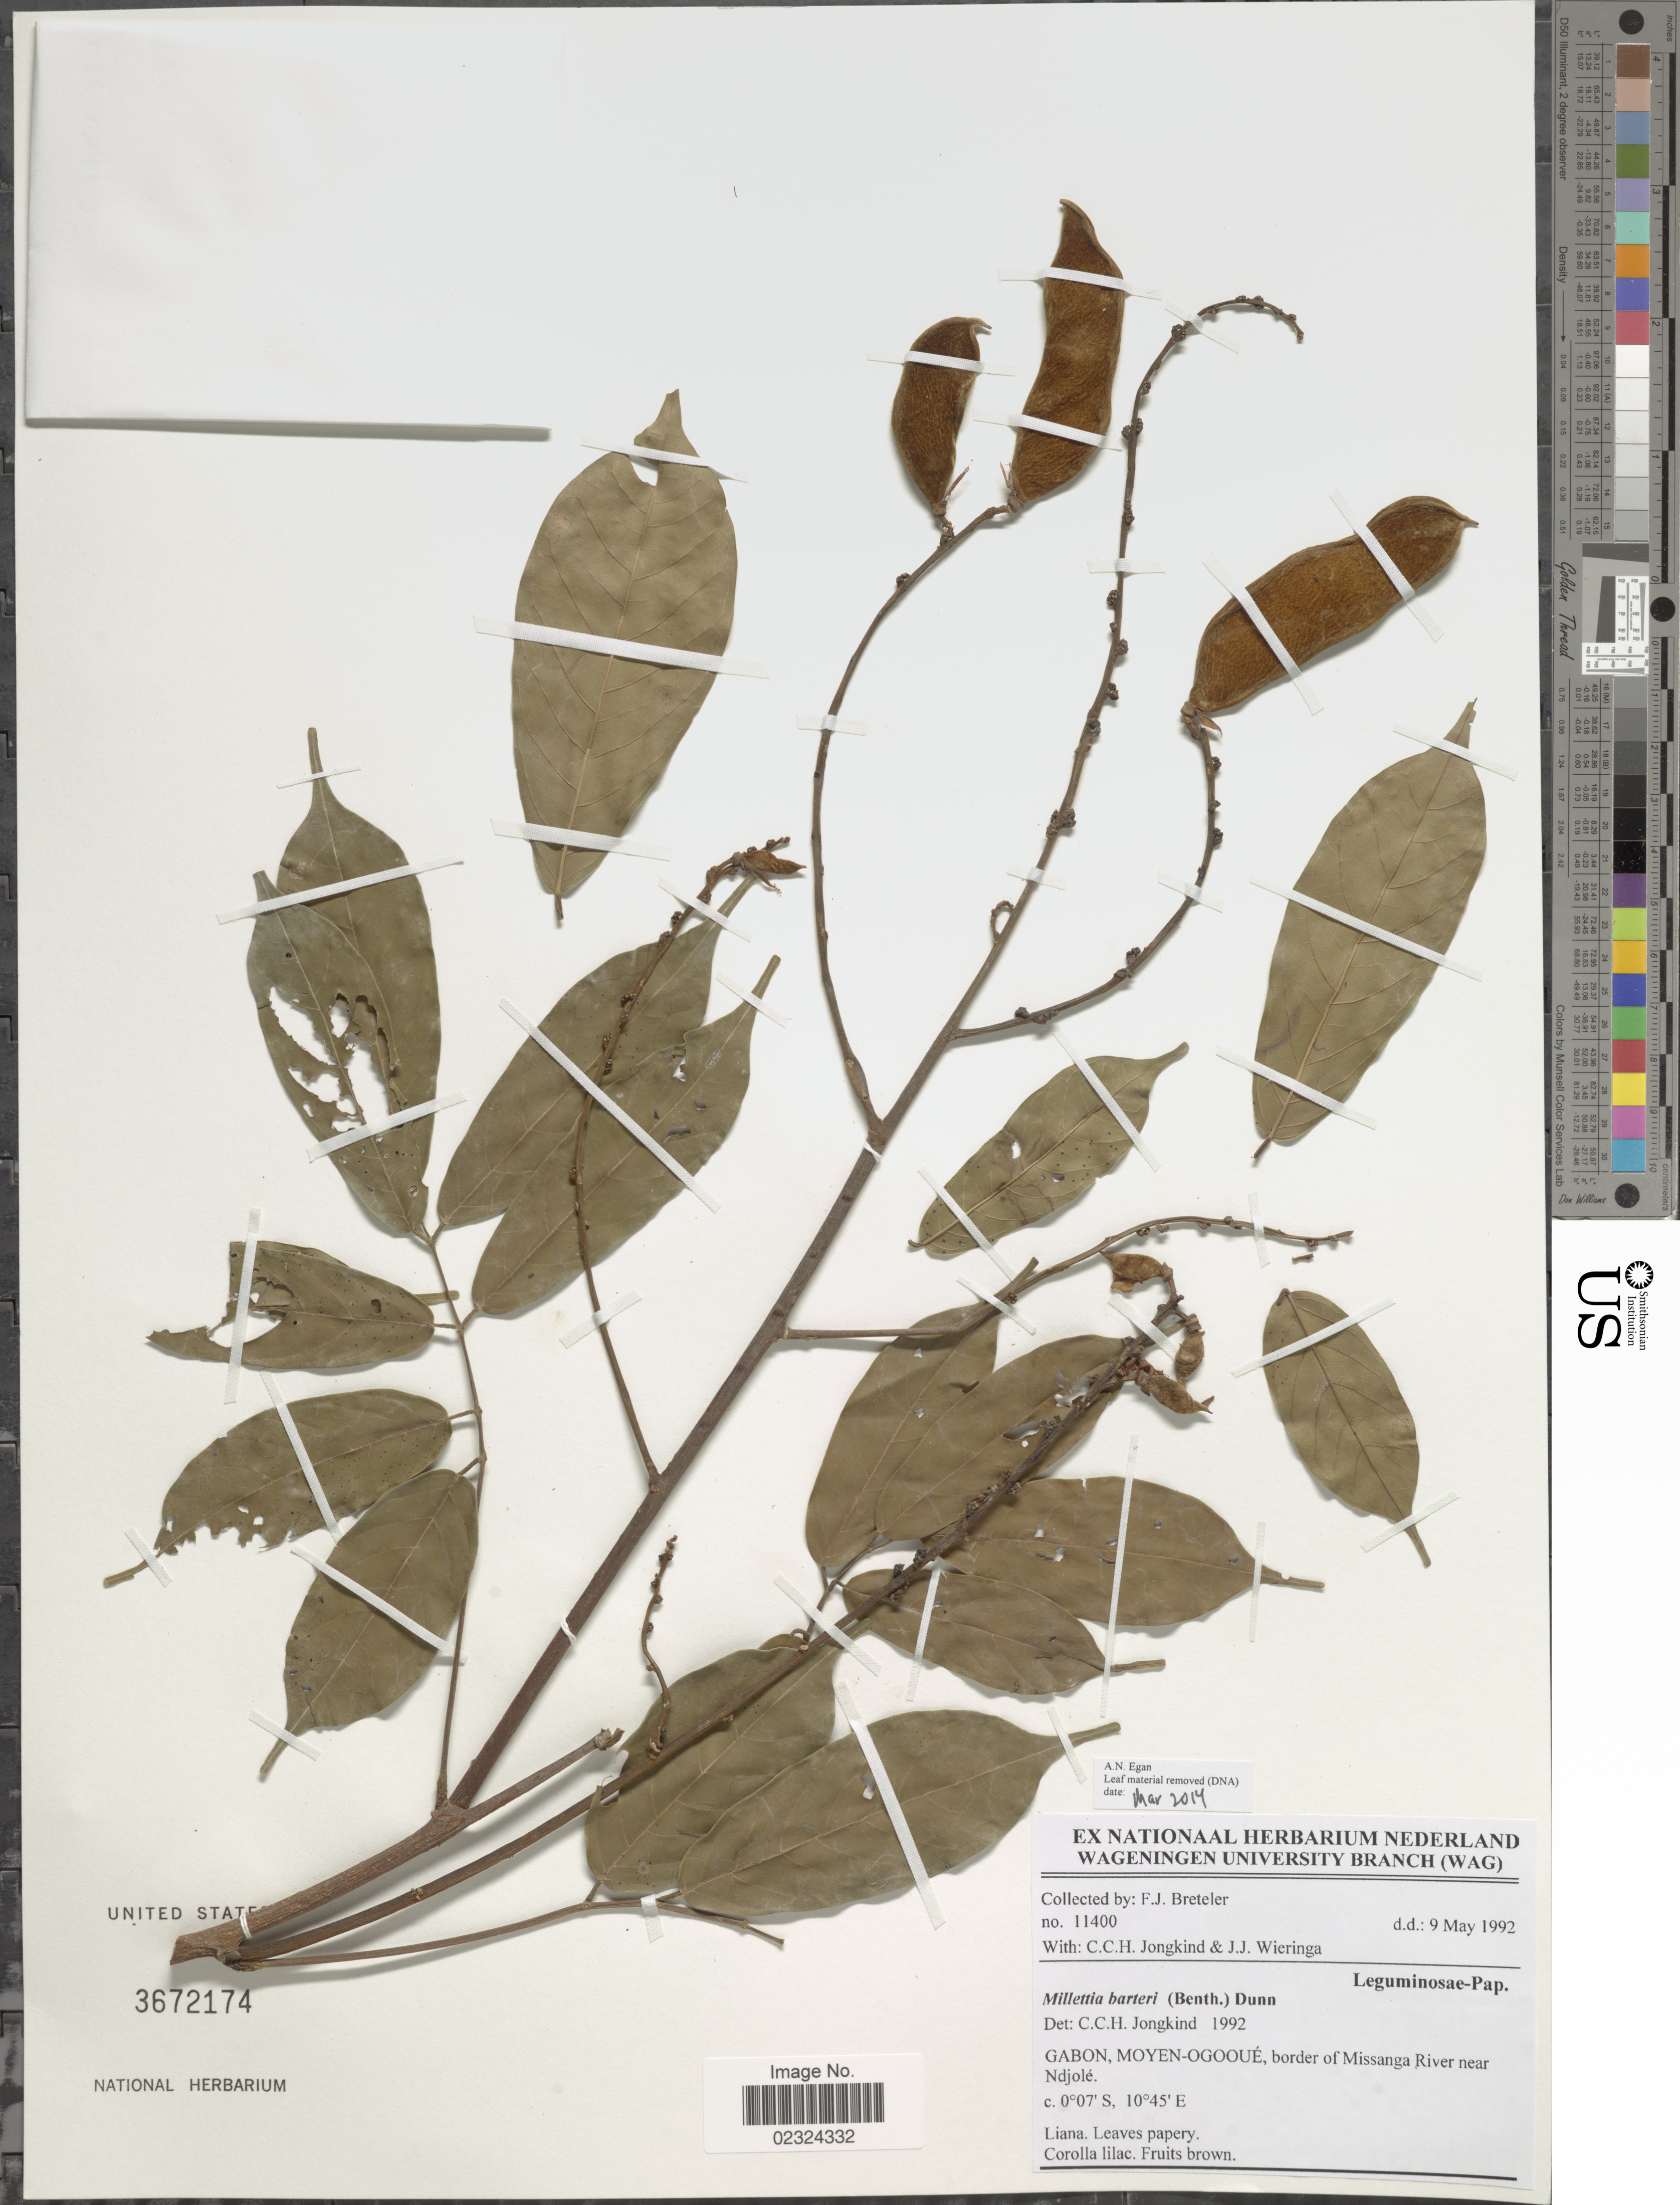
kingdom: Plantae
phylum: Tracheophyta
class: Magnoliopsida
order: Fabales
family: Fabaceae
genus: Millettia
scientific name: Millettia barteri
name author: (Benth.) Dunn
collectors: F. J. Breteler, C. C. Jongkind & J. Wieringa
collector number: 11400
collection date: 1992-05-09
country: Gabon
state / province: Moyen-Ogooue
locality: Border of Missanga River near Ndjole.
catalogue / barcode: US 3672174